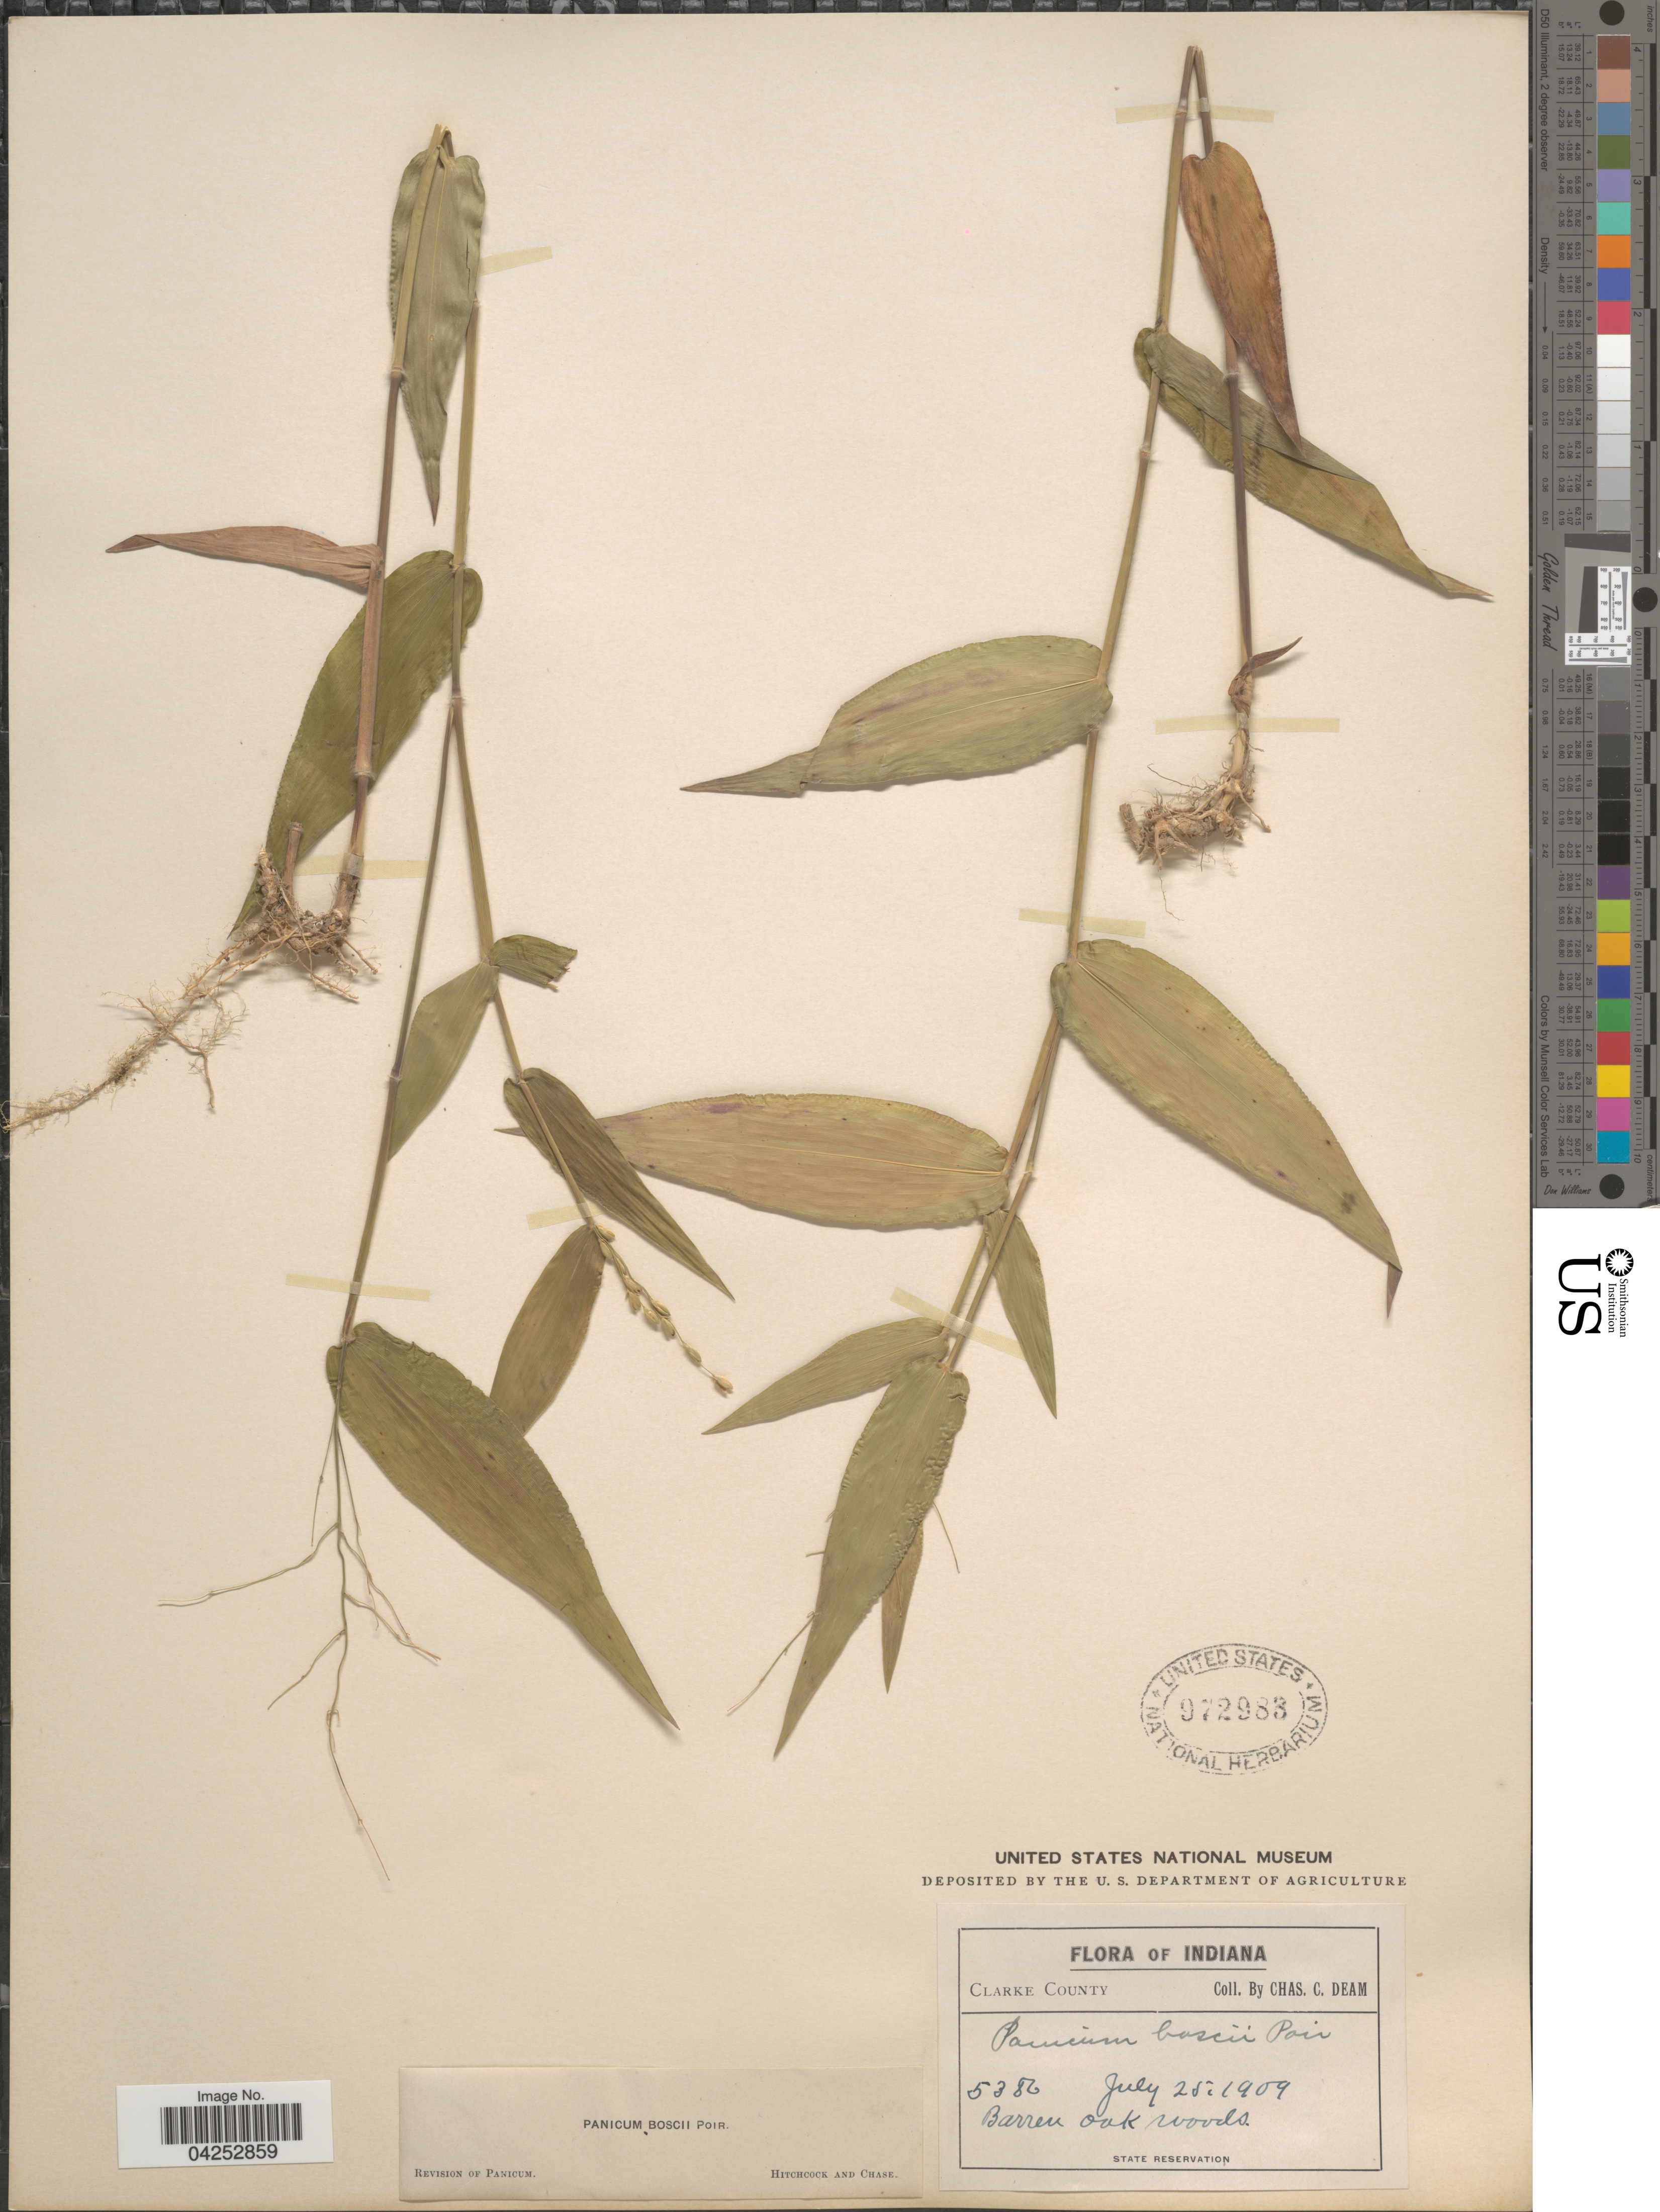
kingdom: Plantae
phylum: Tracheophyta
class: Liliopsida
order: Poales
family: Poaceae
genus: Dichanthelium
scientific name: Dichanthelium boscii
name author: (Poir.) Gould & C.A. Clark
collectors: C. C. Deam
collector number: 5386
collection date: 1909-07-25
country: United States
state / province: Indiana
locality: Clarke County. Barren oak woods.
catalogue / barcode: US 972983